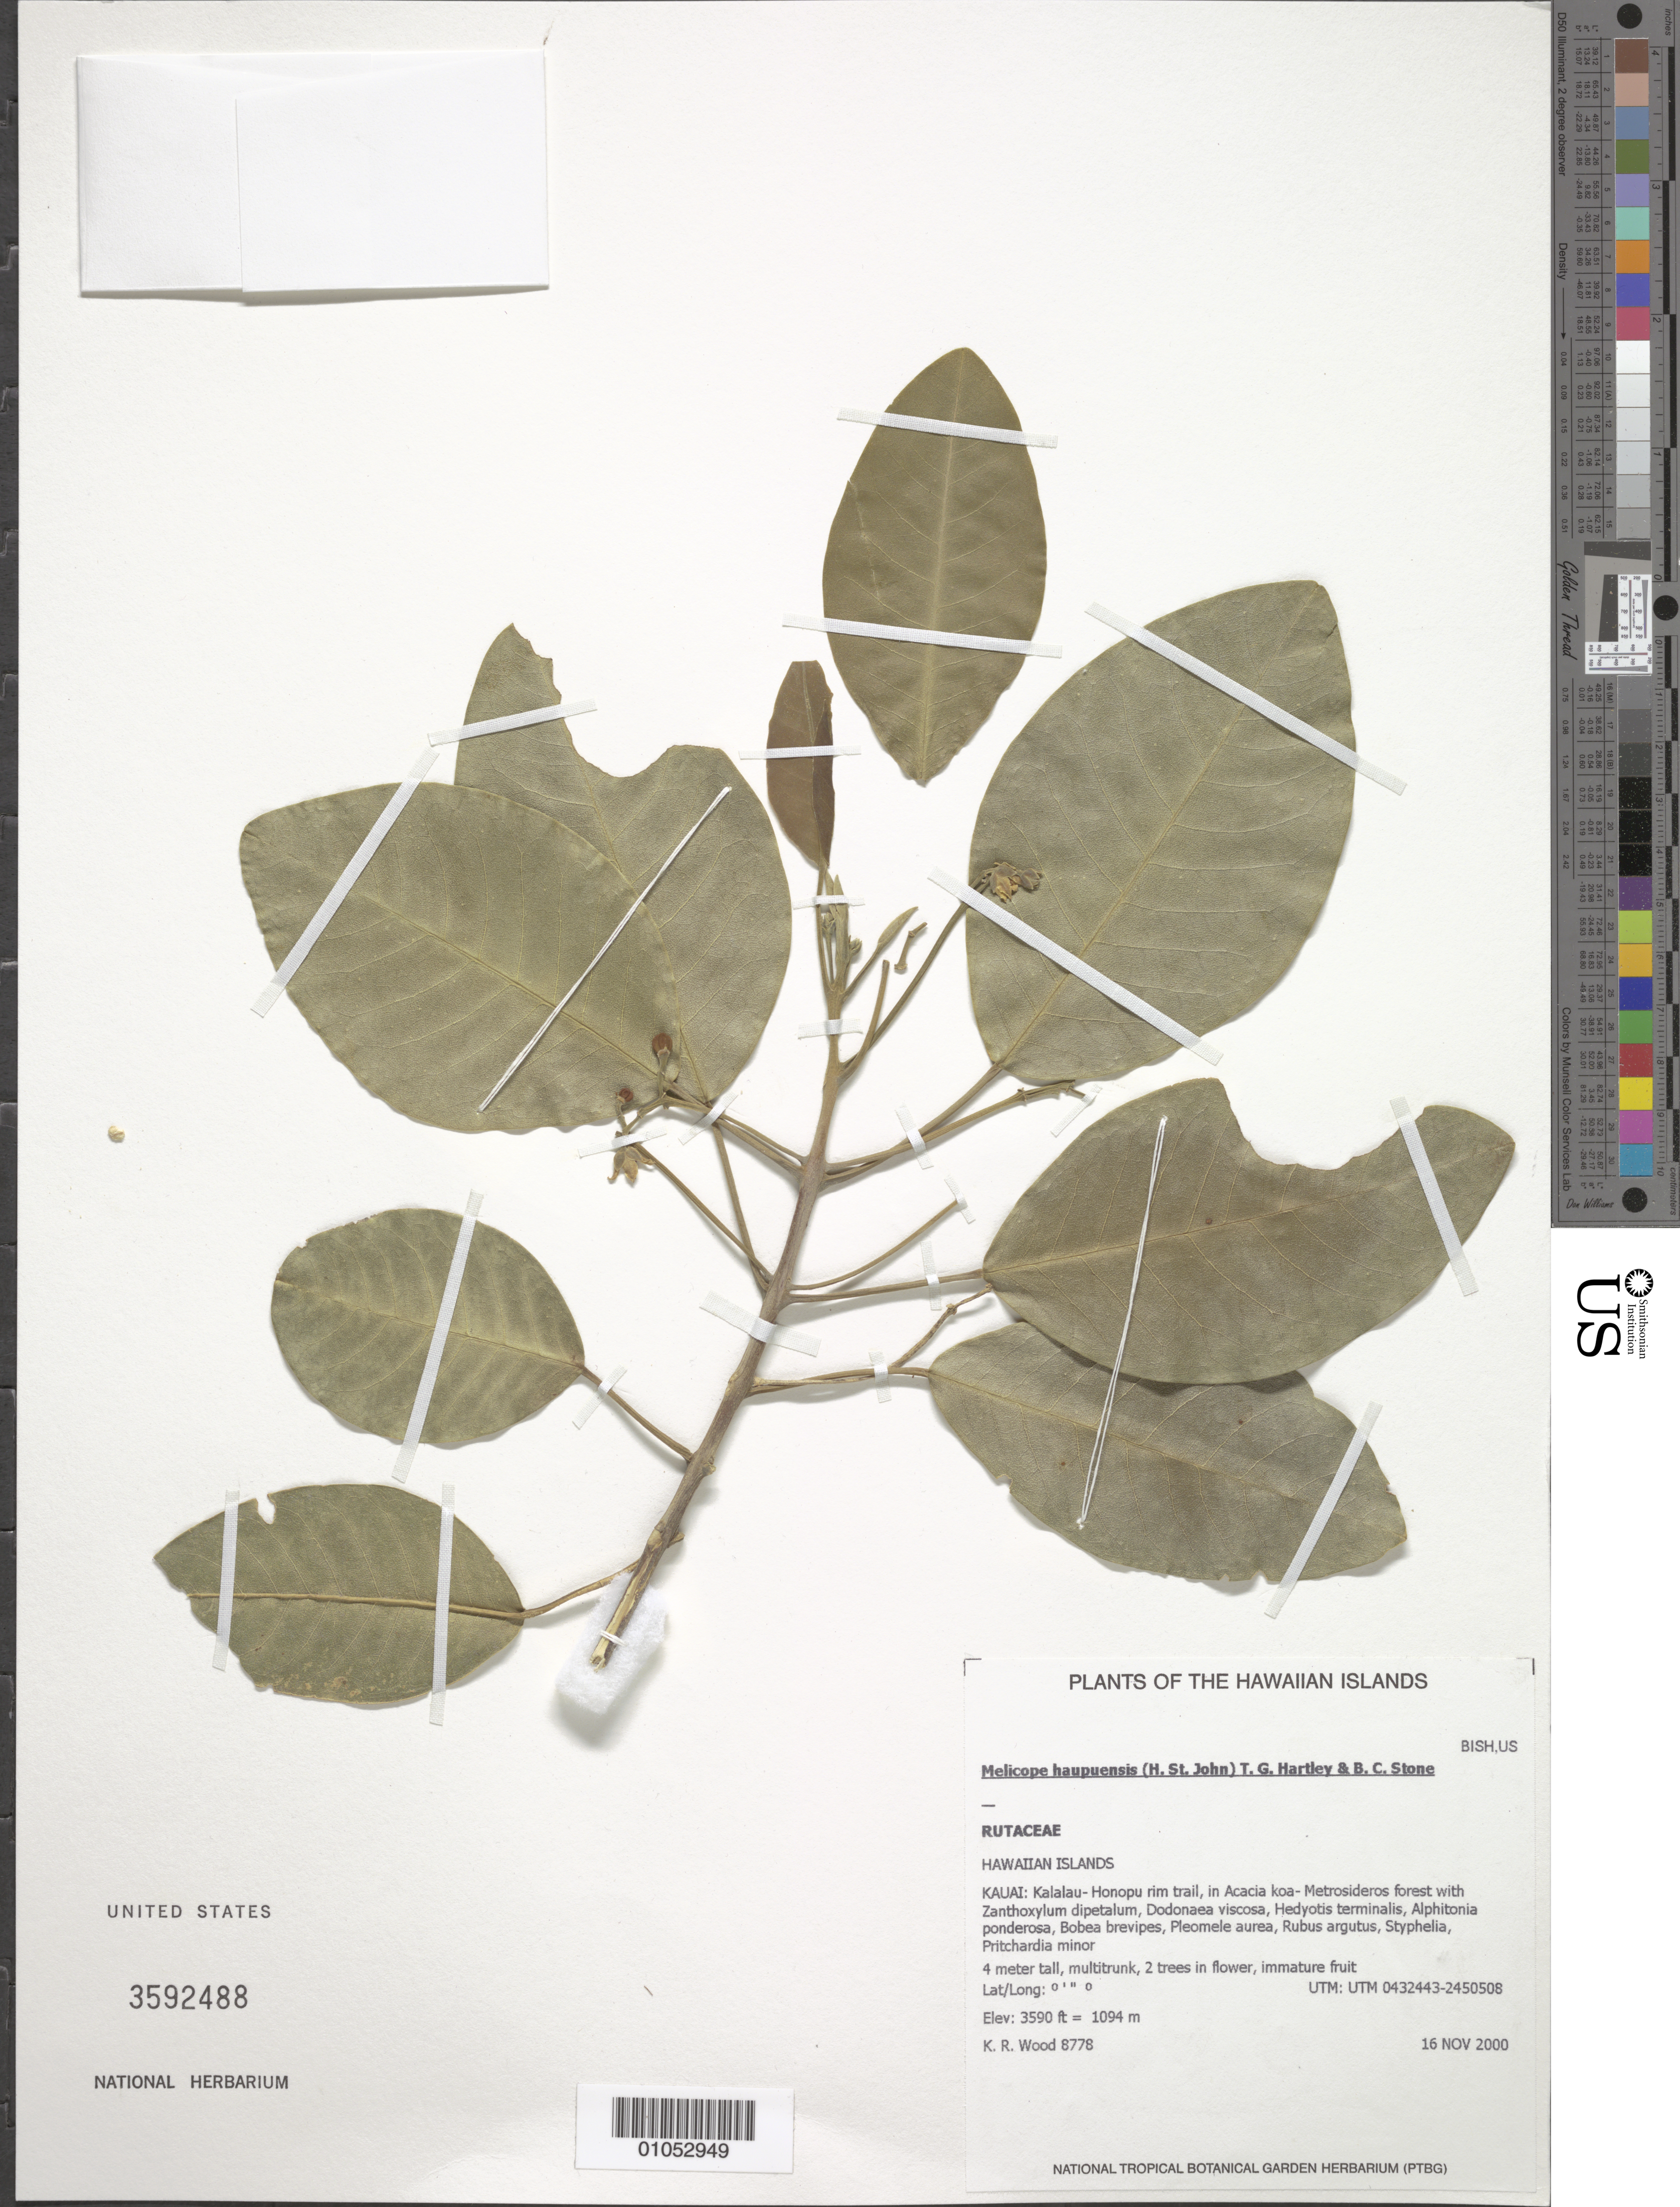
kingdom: Plantae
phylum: Tracheophyta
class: Magnoliopsida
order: Sapindales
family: Rutaceae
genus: Melicope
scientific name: Melicope haupuensis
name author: (H. St. John) T.G. Hartley & B.C. Stone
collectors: K. R. Wood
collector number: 8778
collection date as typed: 16 Nov 2000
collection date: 2000-11-16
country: United States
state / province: Hawaii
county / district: Kaui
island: Kaua'i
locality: Kalalau-Honopu rim trail.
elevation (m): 1094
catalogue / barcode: US 3592488